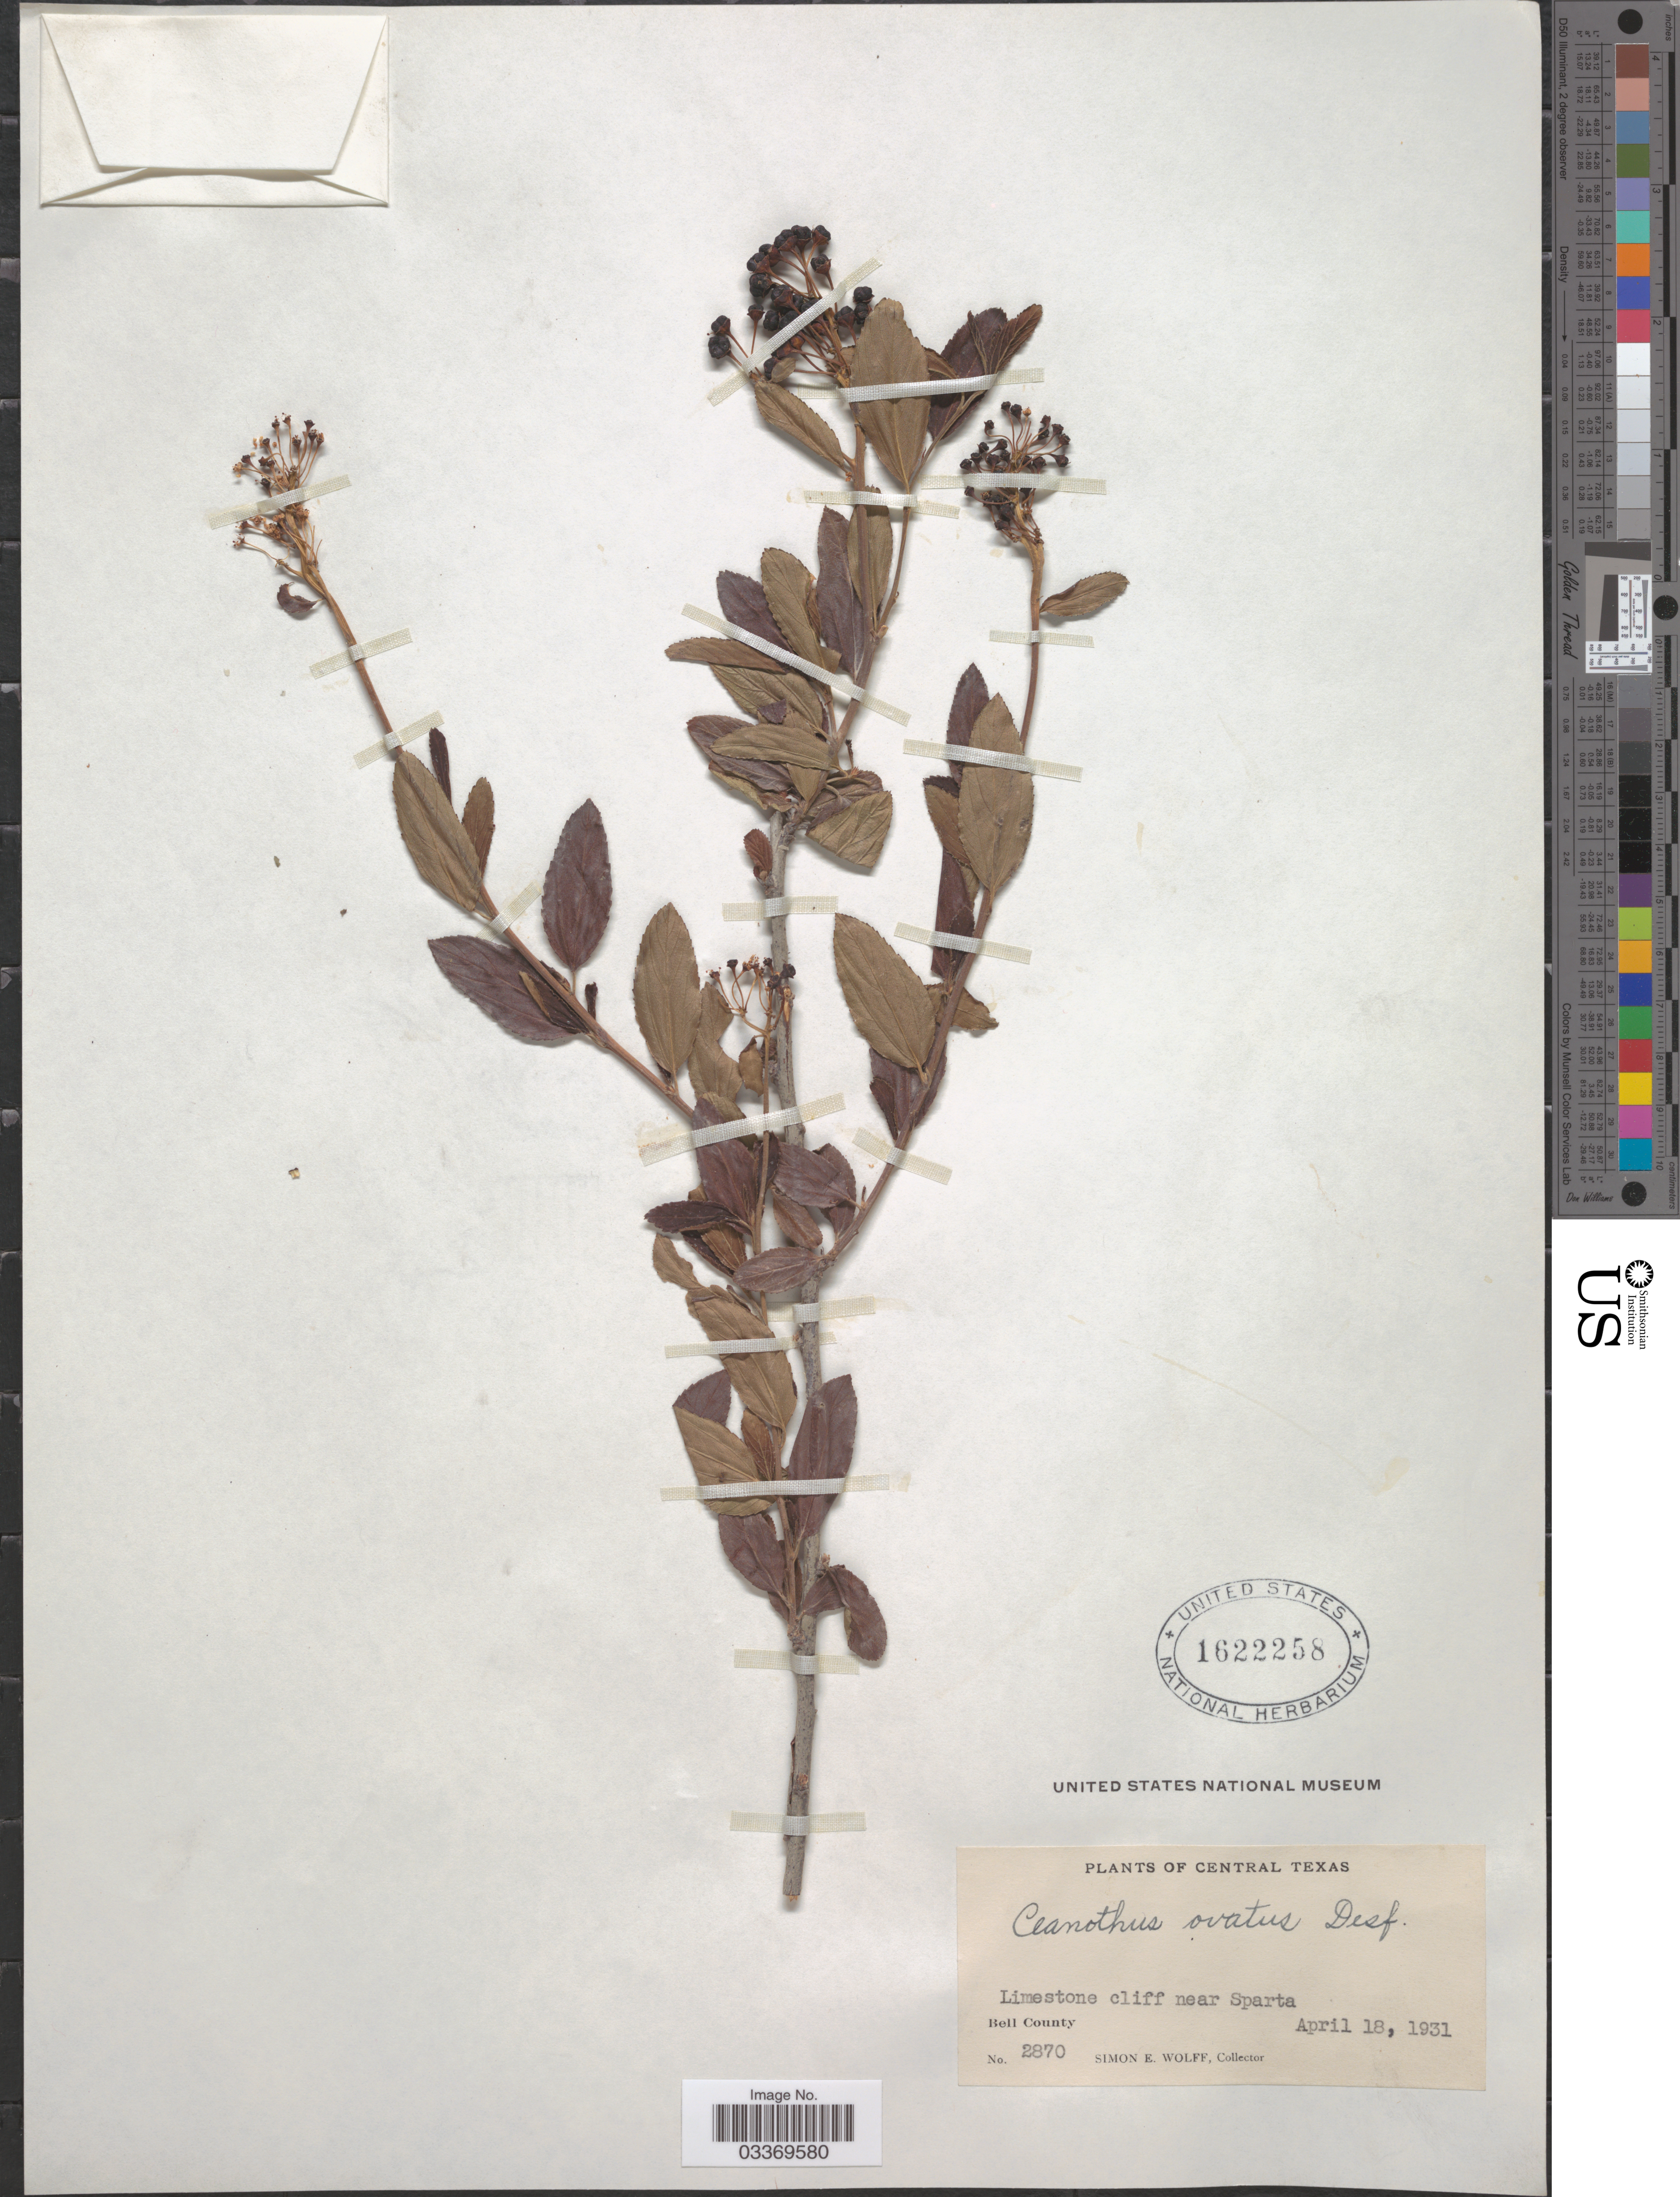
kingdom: Plantae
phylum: Tracheophyta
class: Magnoliopsida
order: Rosales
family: Rhamnaceae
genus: Ceanothus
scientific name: Ceanothus ovatus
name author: Desf.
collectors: S. E. Wolff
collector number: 2870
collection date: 1931-04-18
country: United States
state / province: Texas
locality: Central Texas. Near Sparta, Bell County.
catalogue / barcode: US 1622258